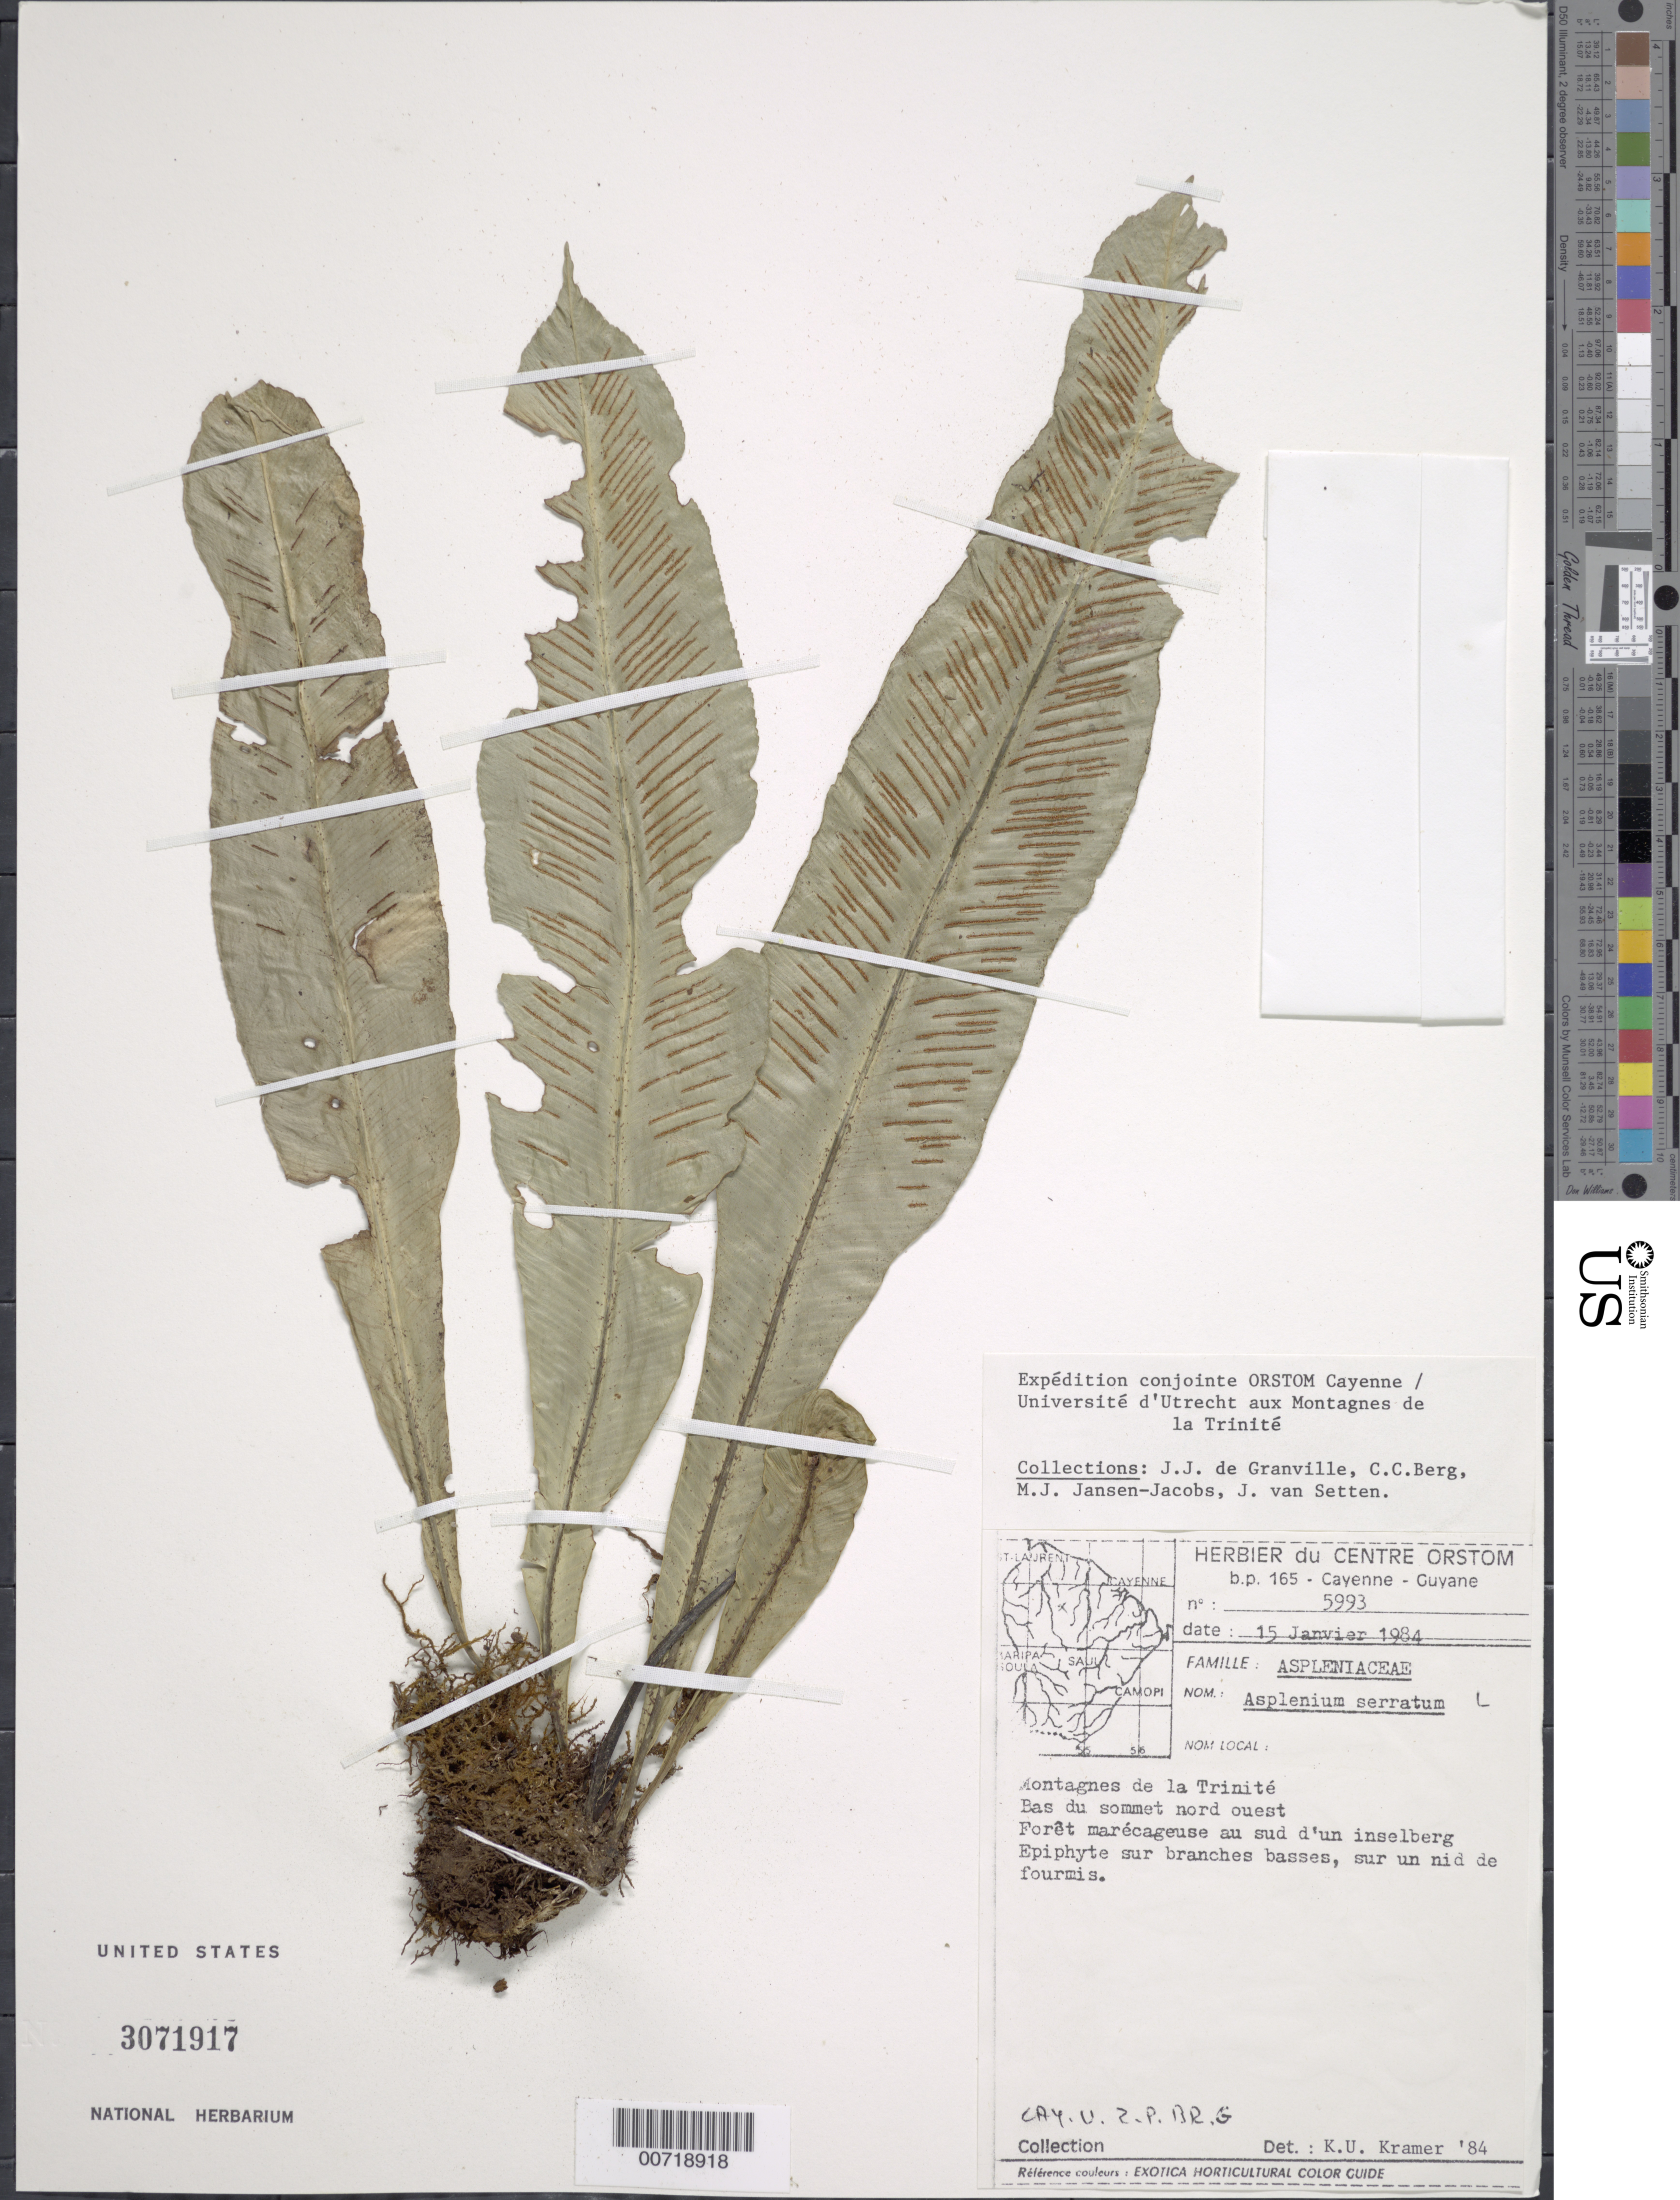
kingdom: Plantae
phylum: Tracheophyta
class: Polypodiopsida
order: Polypodiales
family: Aspleniaceae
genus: Asplenium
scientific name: Asplenium serratum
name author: L.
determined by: Kramer, K. U.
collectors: J.-J. de Granville, C. C. Berg, M. J. Jansen-Jacobs & J. van Setten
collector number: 5993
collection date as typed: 15-Jan-84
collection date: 1984-01-15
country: French Guiana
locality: Montagnes de la Trinité, sommet nord ouest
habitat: Forest marécageuse au sud d'un inselberg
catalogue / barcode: US 3071917